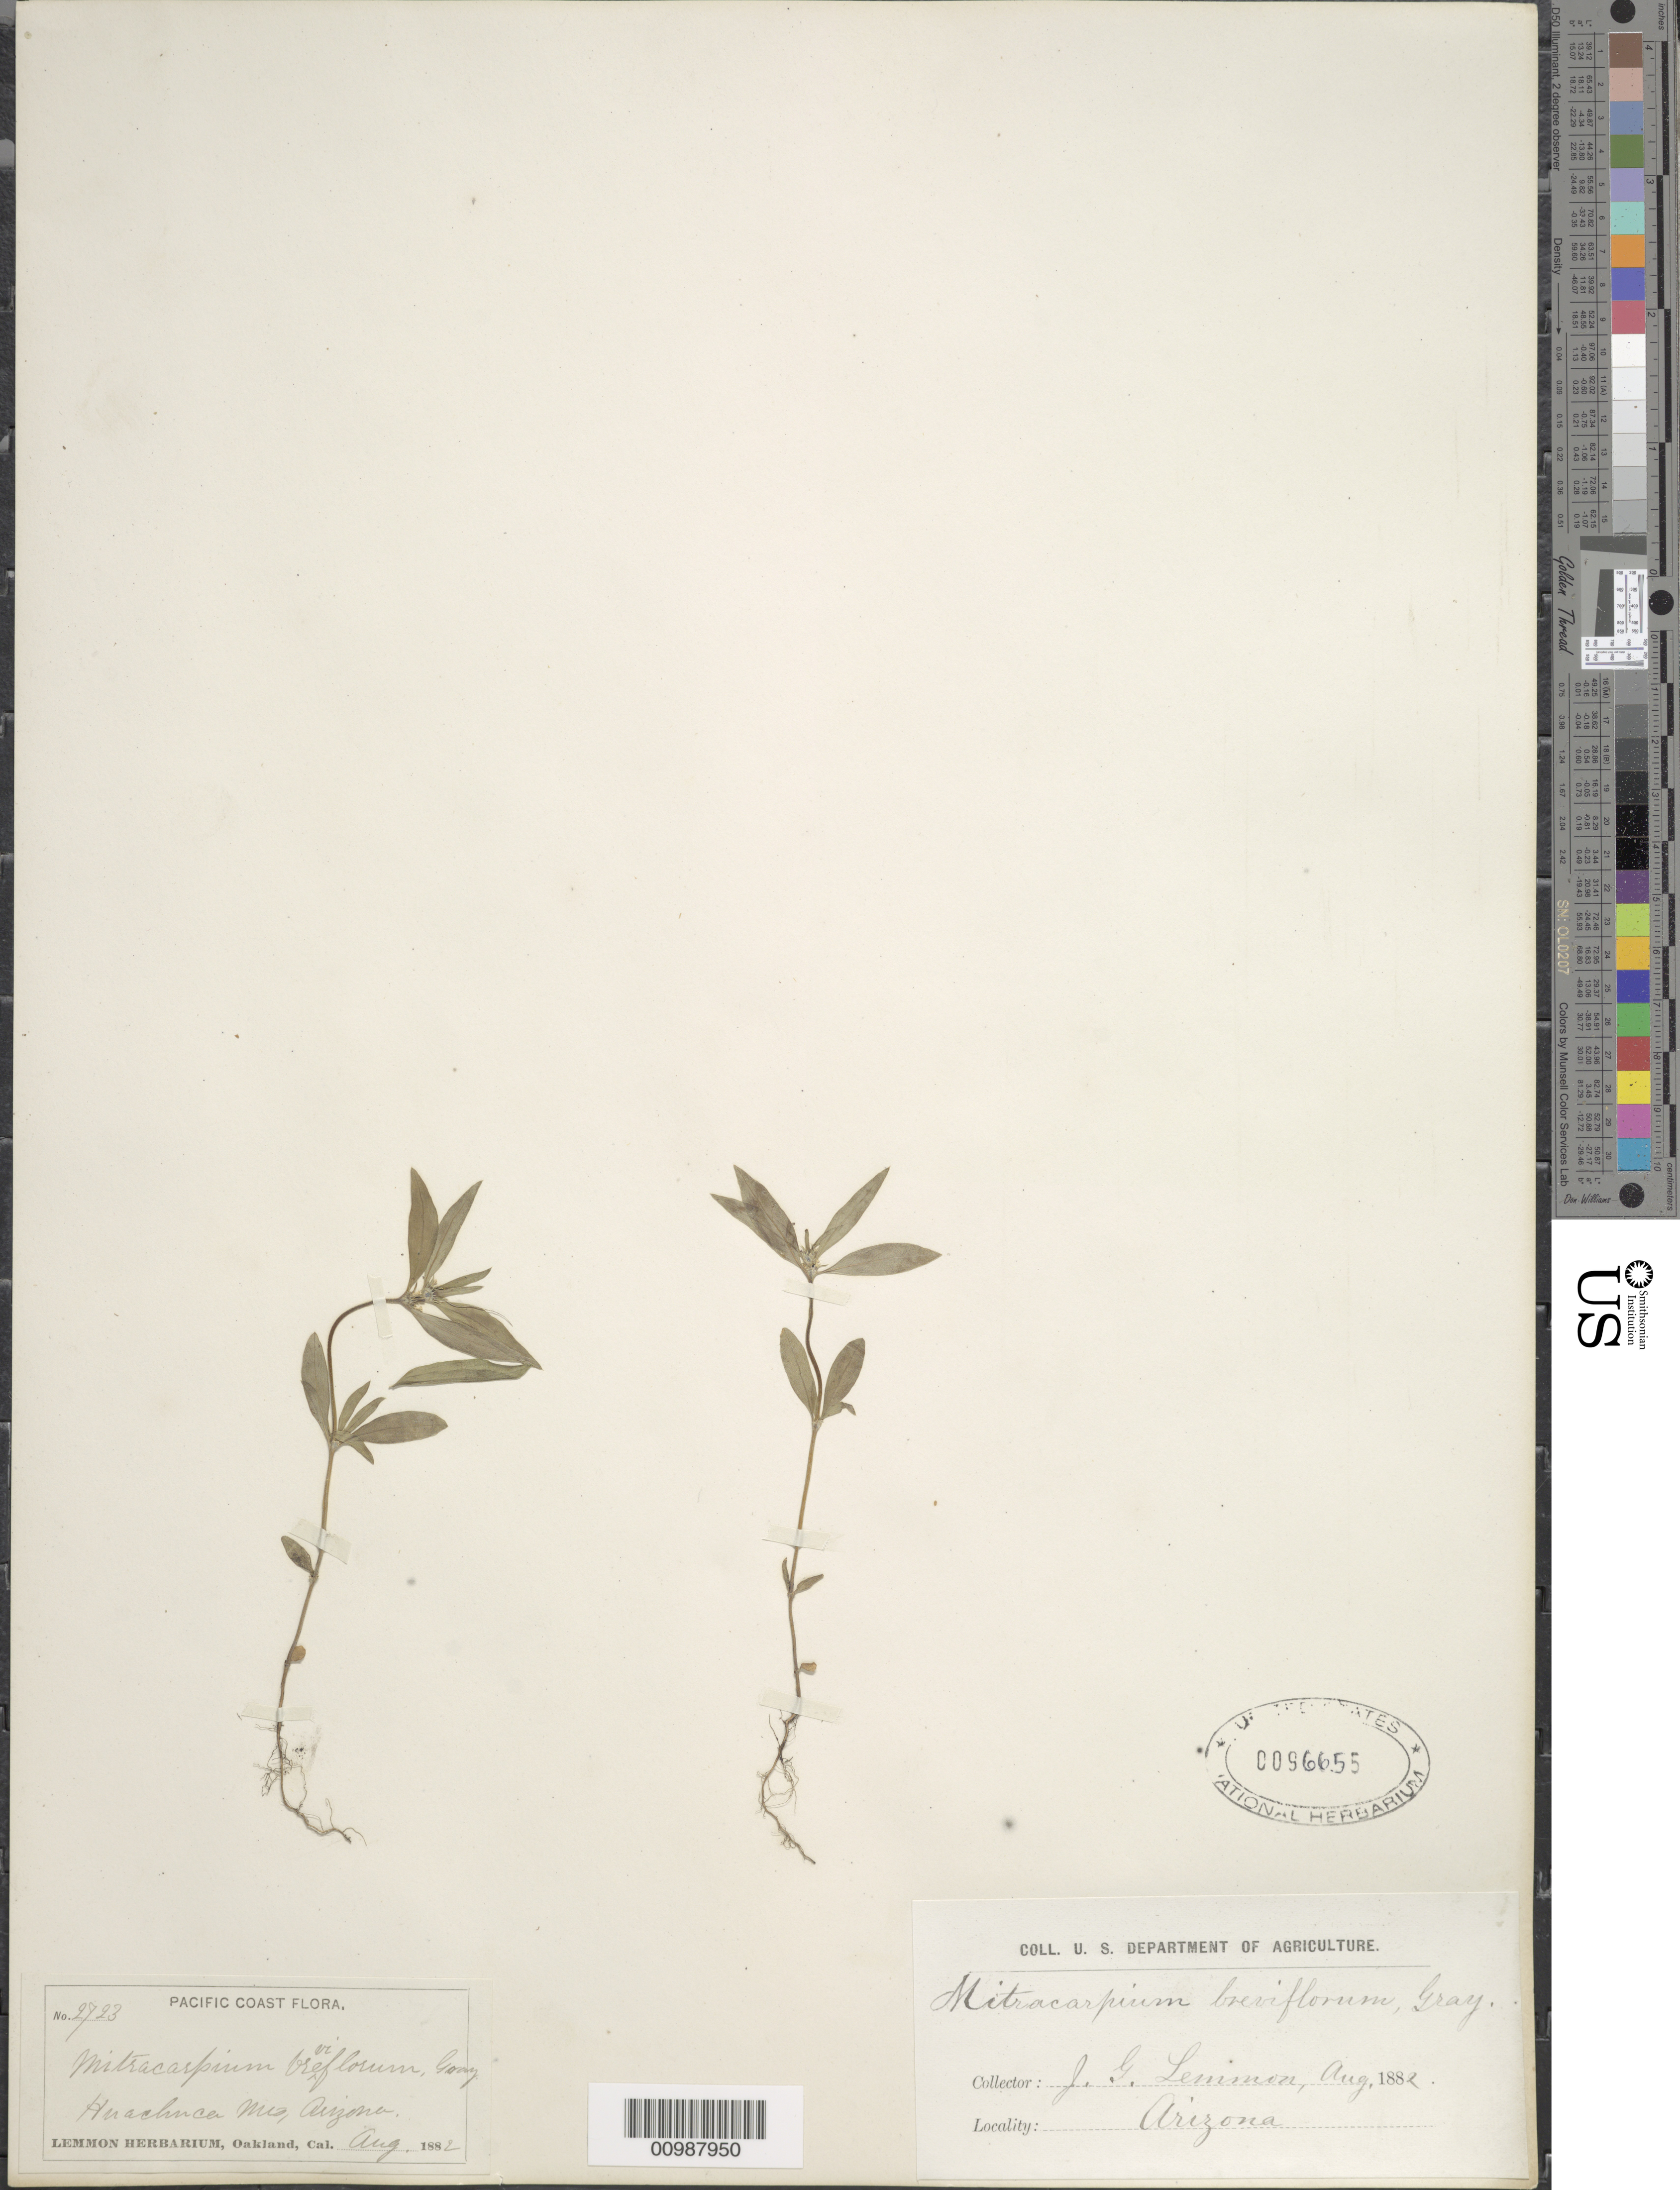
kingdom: Plantae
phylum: Tracheophyta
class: Magnoliopsida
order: Gentianales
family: Rubiaceae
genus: Mitracarpus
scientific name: Mitracarpus breviflorus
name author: A. Gray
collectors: J. G. Lemmon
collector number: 2923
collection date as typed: Aug 1882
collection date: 1882-08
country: United States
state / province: Arizona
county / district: Cochise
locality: Huachuca Mountains.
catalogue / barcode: US 96655